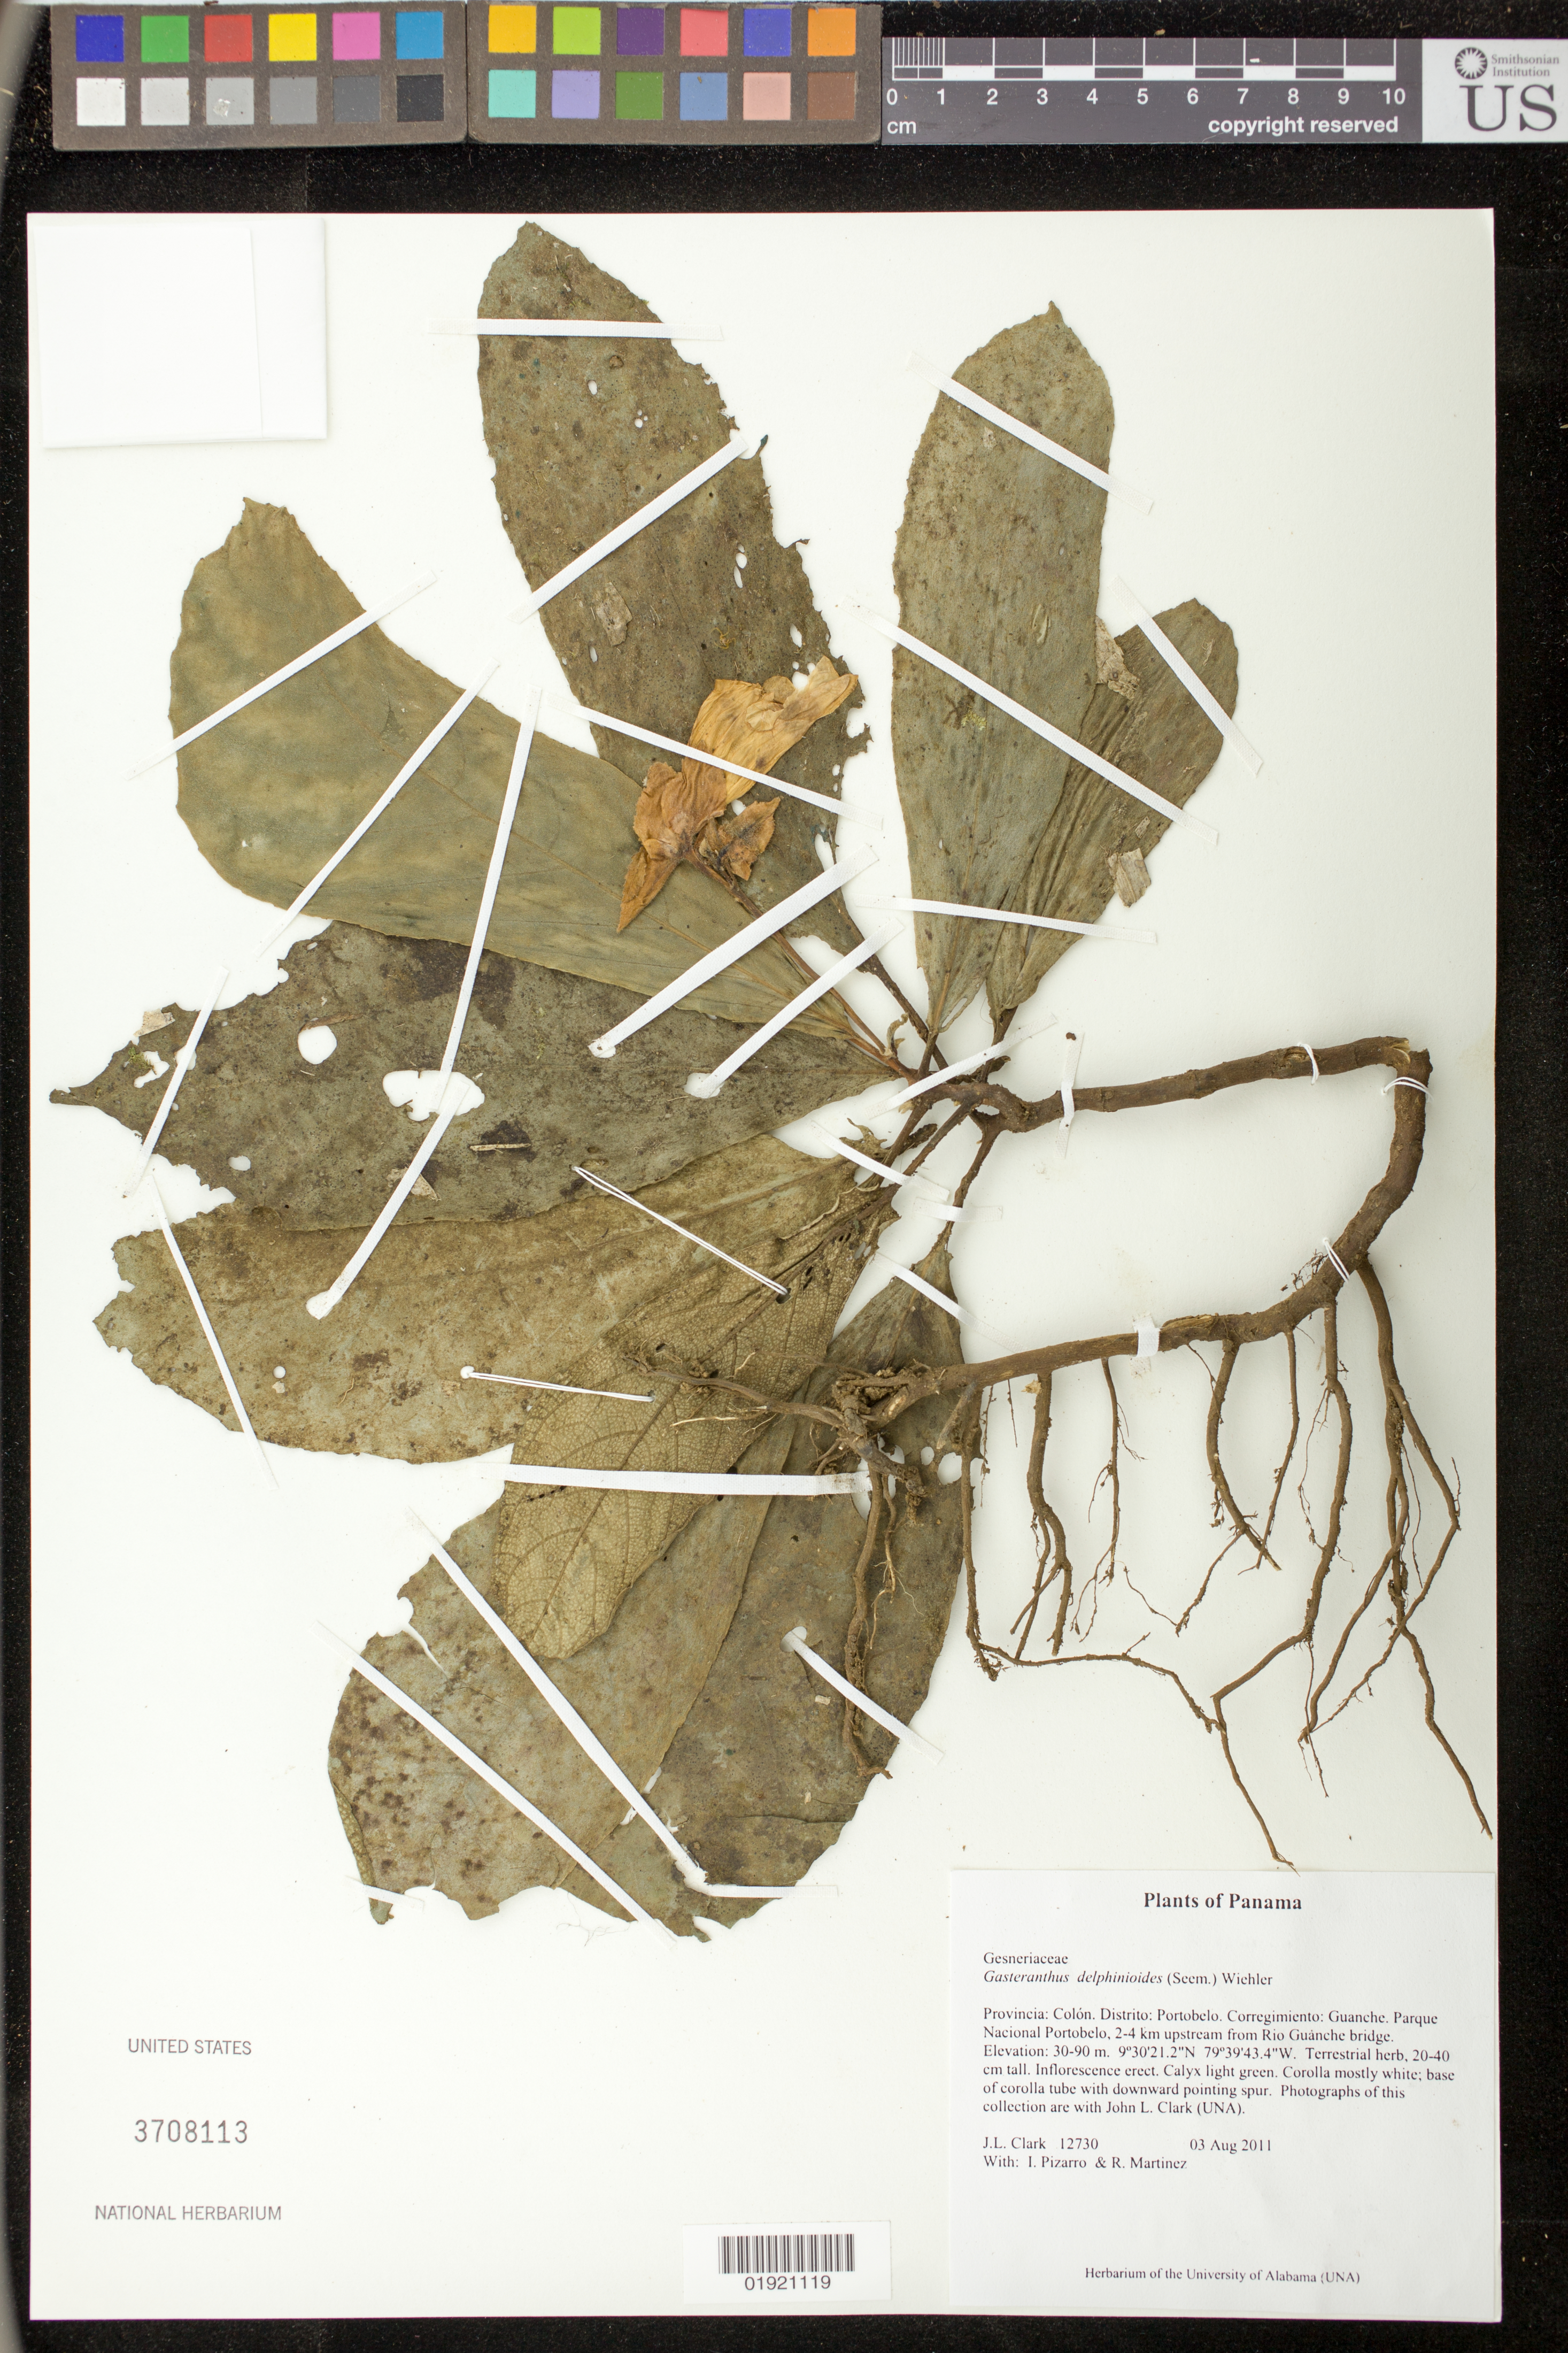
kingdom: Plantae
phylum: Tracheophyta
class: Magnoliopsida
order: Lamiales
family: Gesneriaceae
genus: Gasteranthus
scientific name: Gasteranthus delphinioides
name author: (Seem.) Wiehler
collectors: J. L. Clark, I. Pizarro & R. Martinez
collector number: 12730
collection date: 2011-08-03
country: Panama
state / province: Colón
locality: Distrito: Portobelo. Corregimiento: Guanche. Parque Nacional Portobelo, 2-4 km upstream from Rio Guanche bridge.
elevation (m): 30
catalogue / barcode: US 3708113